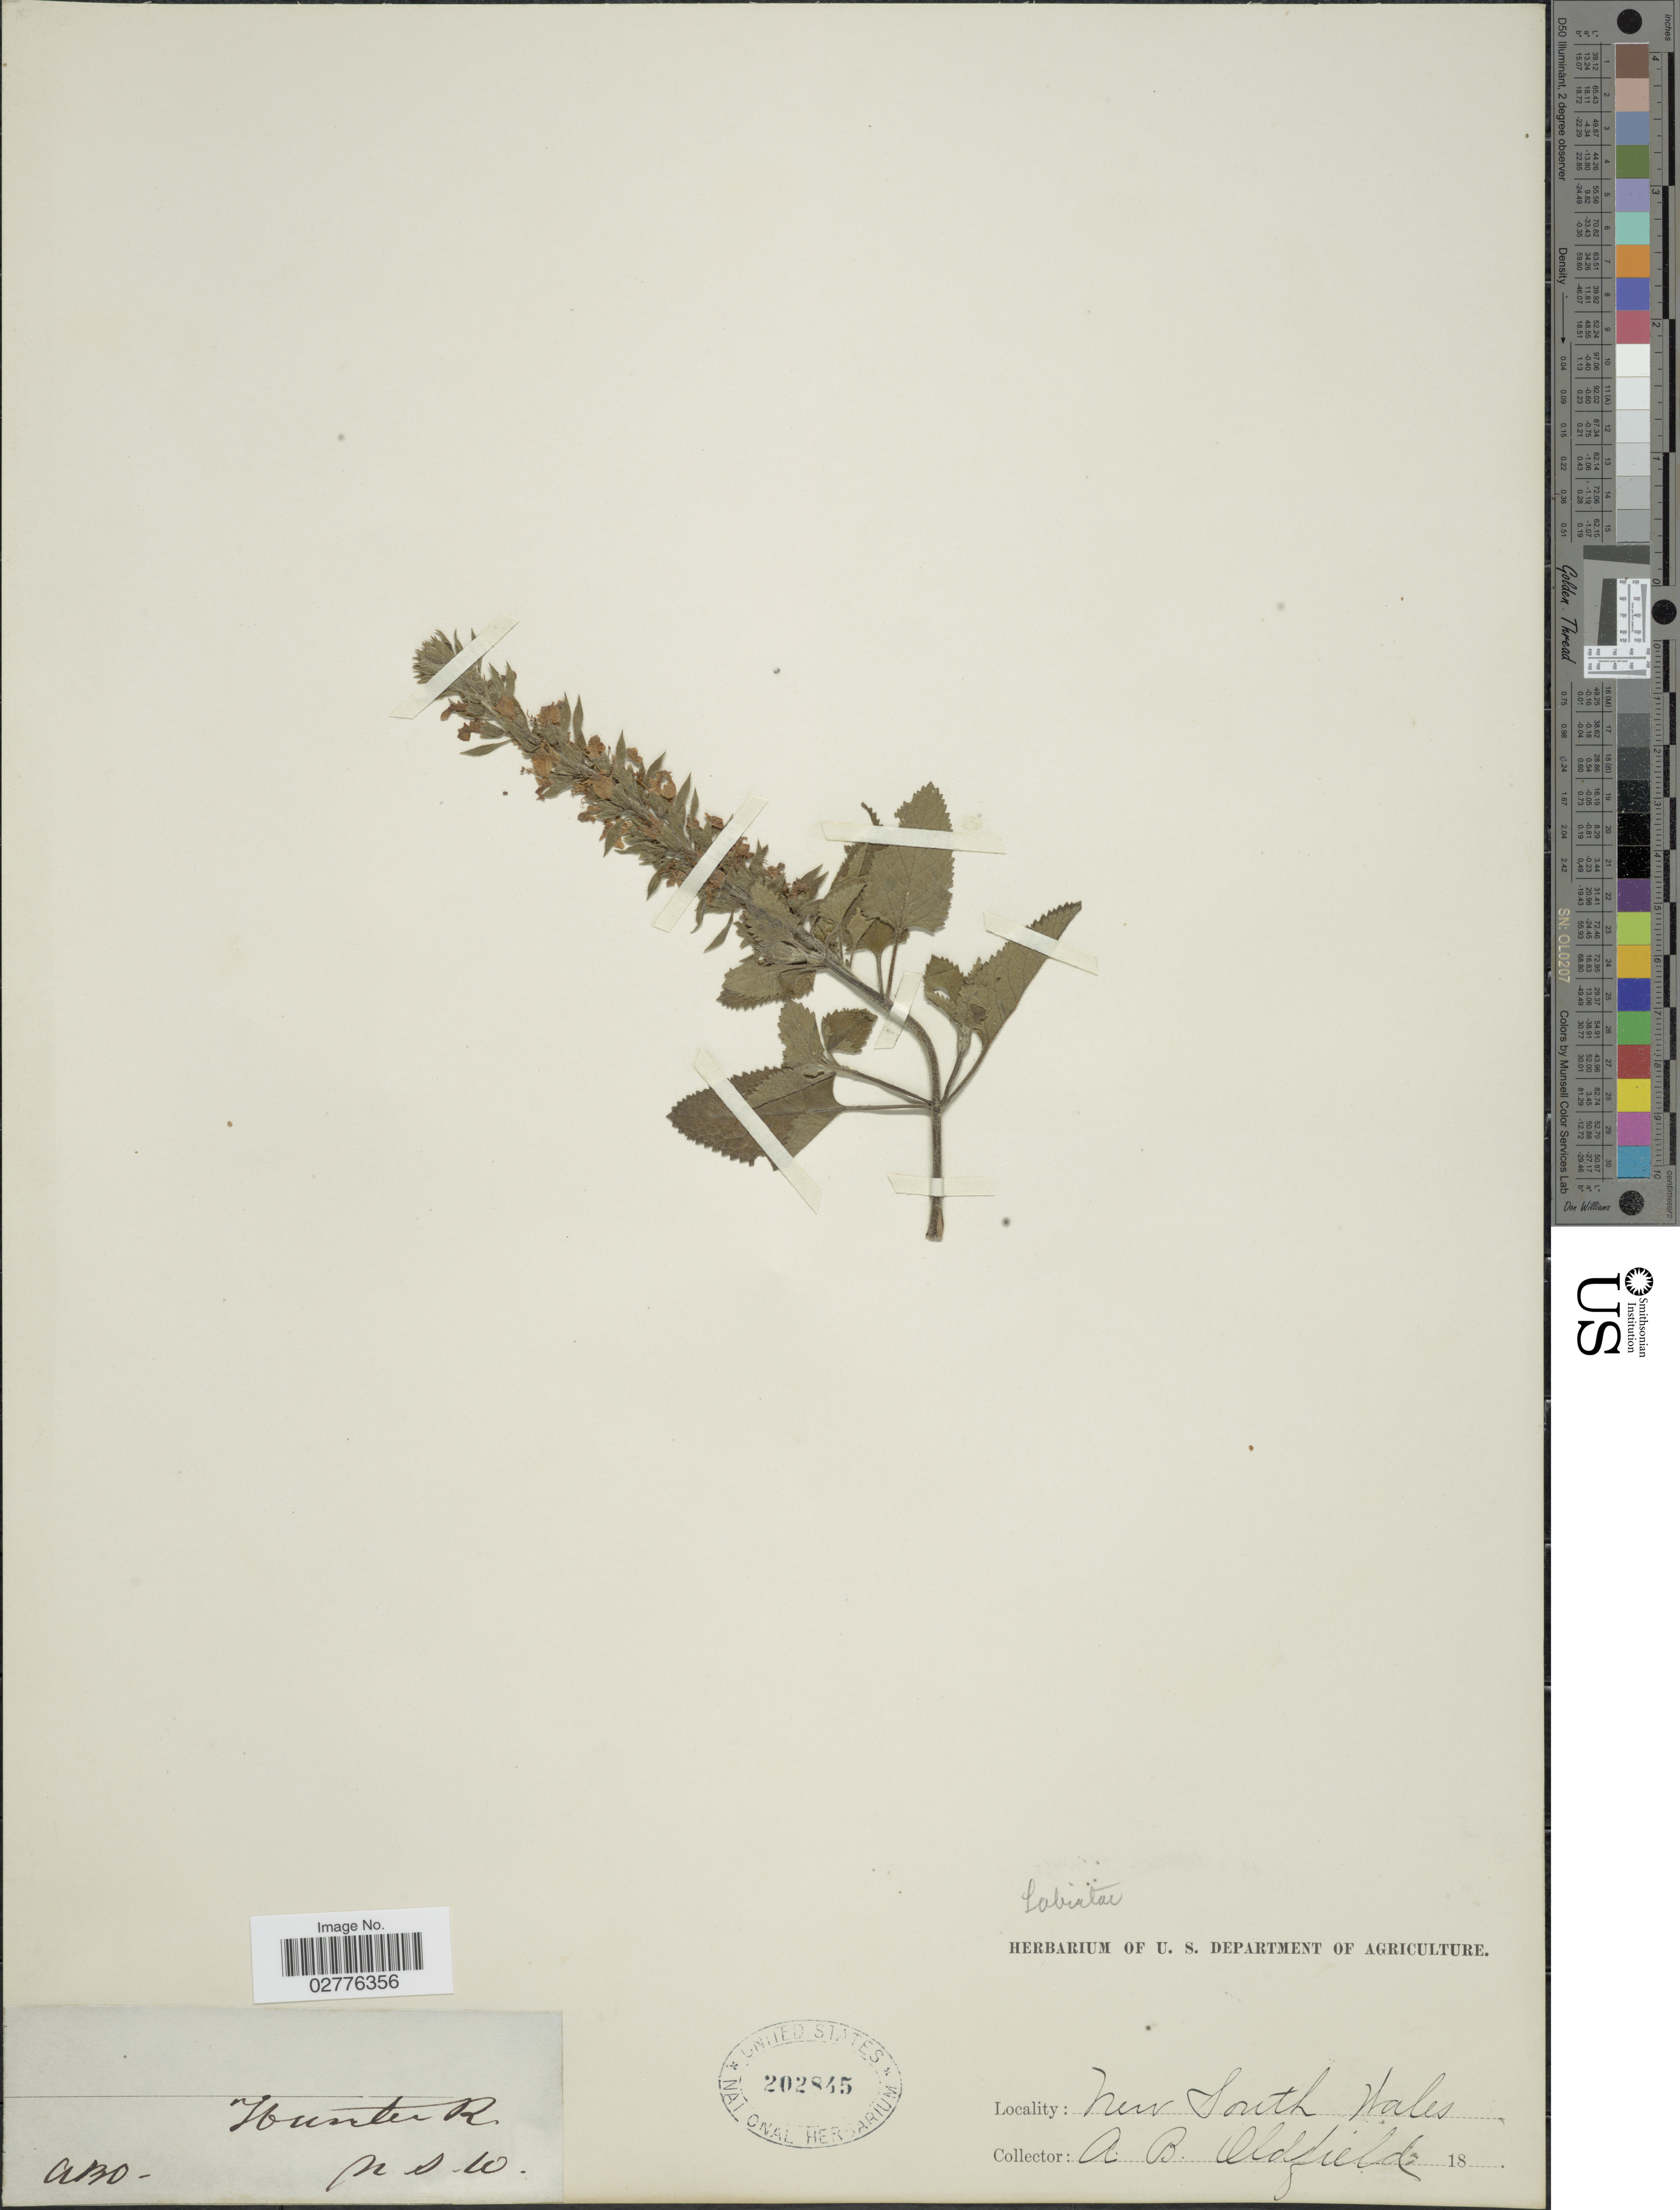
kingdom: Plantae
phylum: Tracheophyta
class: Magnoliopsida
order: Lamiales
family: Lamiaceae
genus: Teucrium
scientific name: Teucrium sp.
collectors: A. Oldfield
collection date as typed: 18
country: Australia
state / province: New South Wales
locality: Hunter K., N.S.W.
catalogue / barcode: US 202845